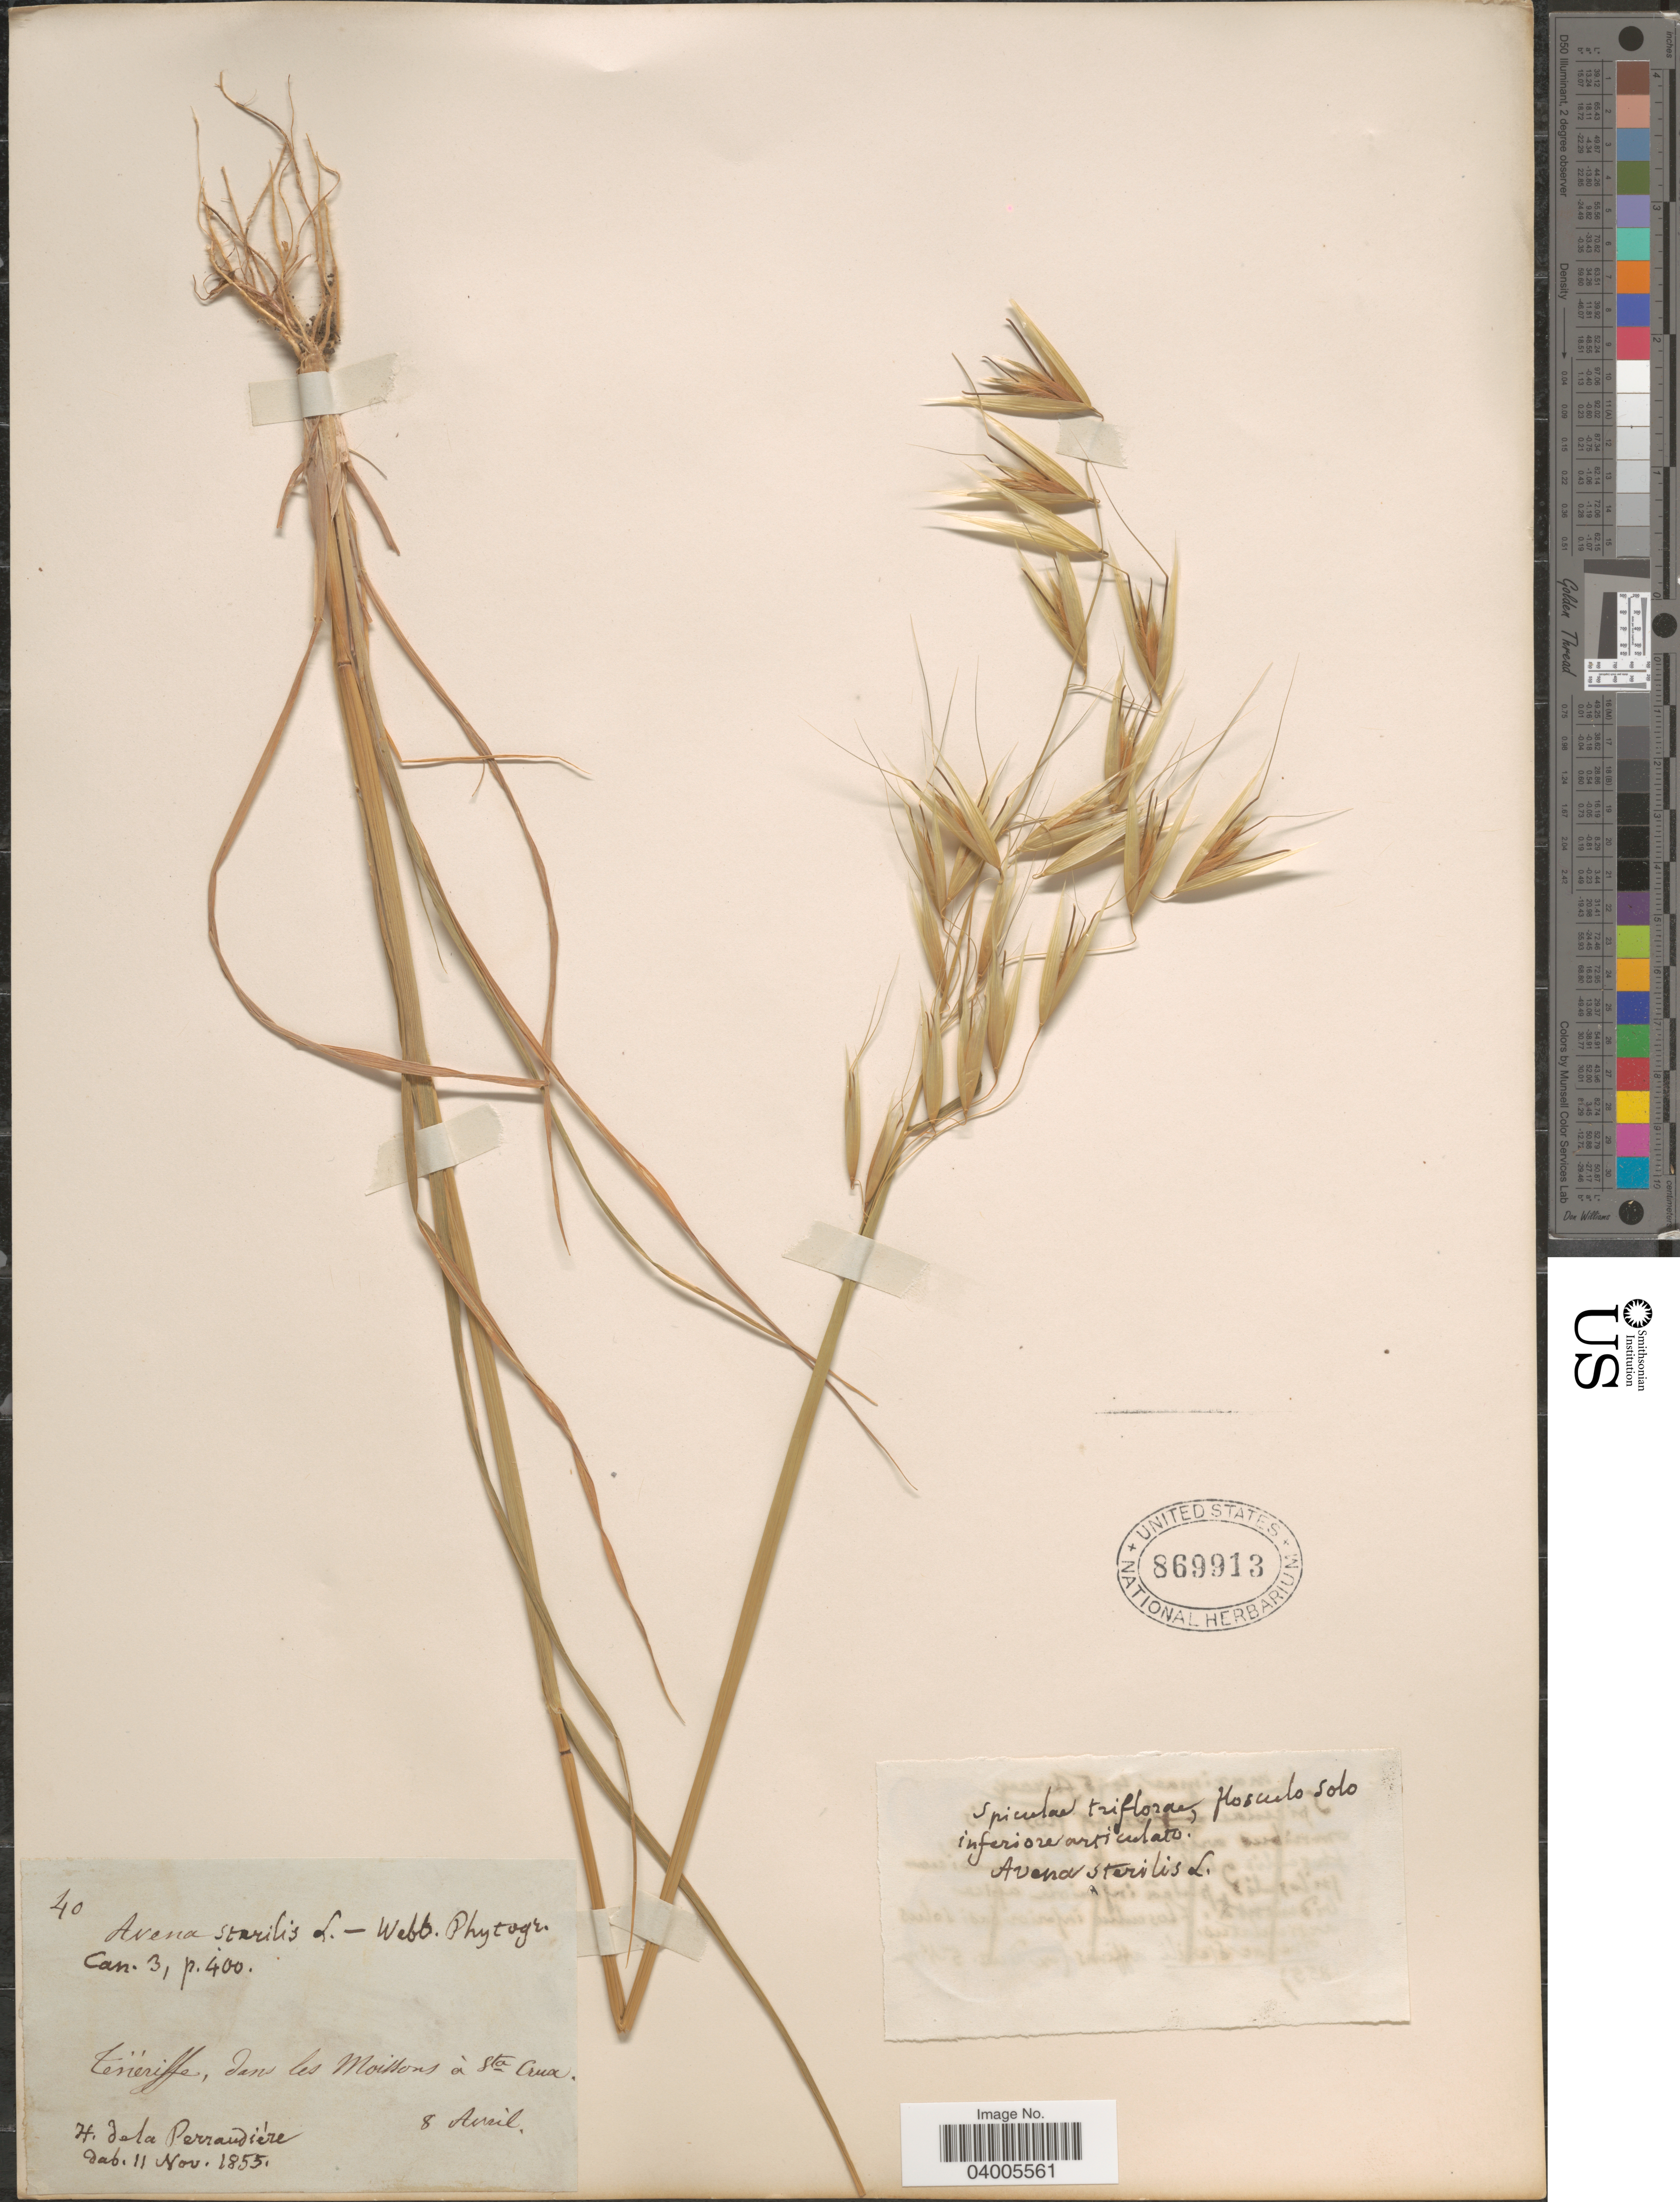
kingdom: Plantae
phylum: Tracheophyta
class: Liliopsida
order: Poales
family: Poaceae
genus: Avena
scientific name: Avena sterilis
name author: L.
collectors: H. de la Perraudière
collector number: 40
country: Spain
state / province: Canarias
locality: Tenériffe, dans les Moissons á Sta Crux.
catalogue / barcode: US 869913